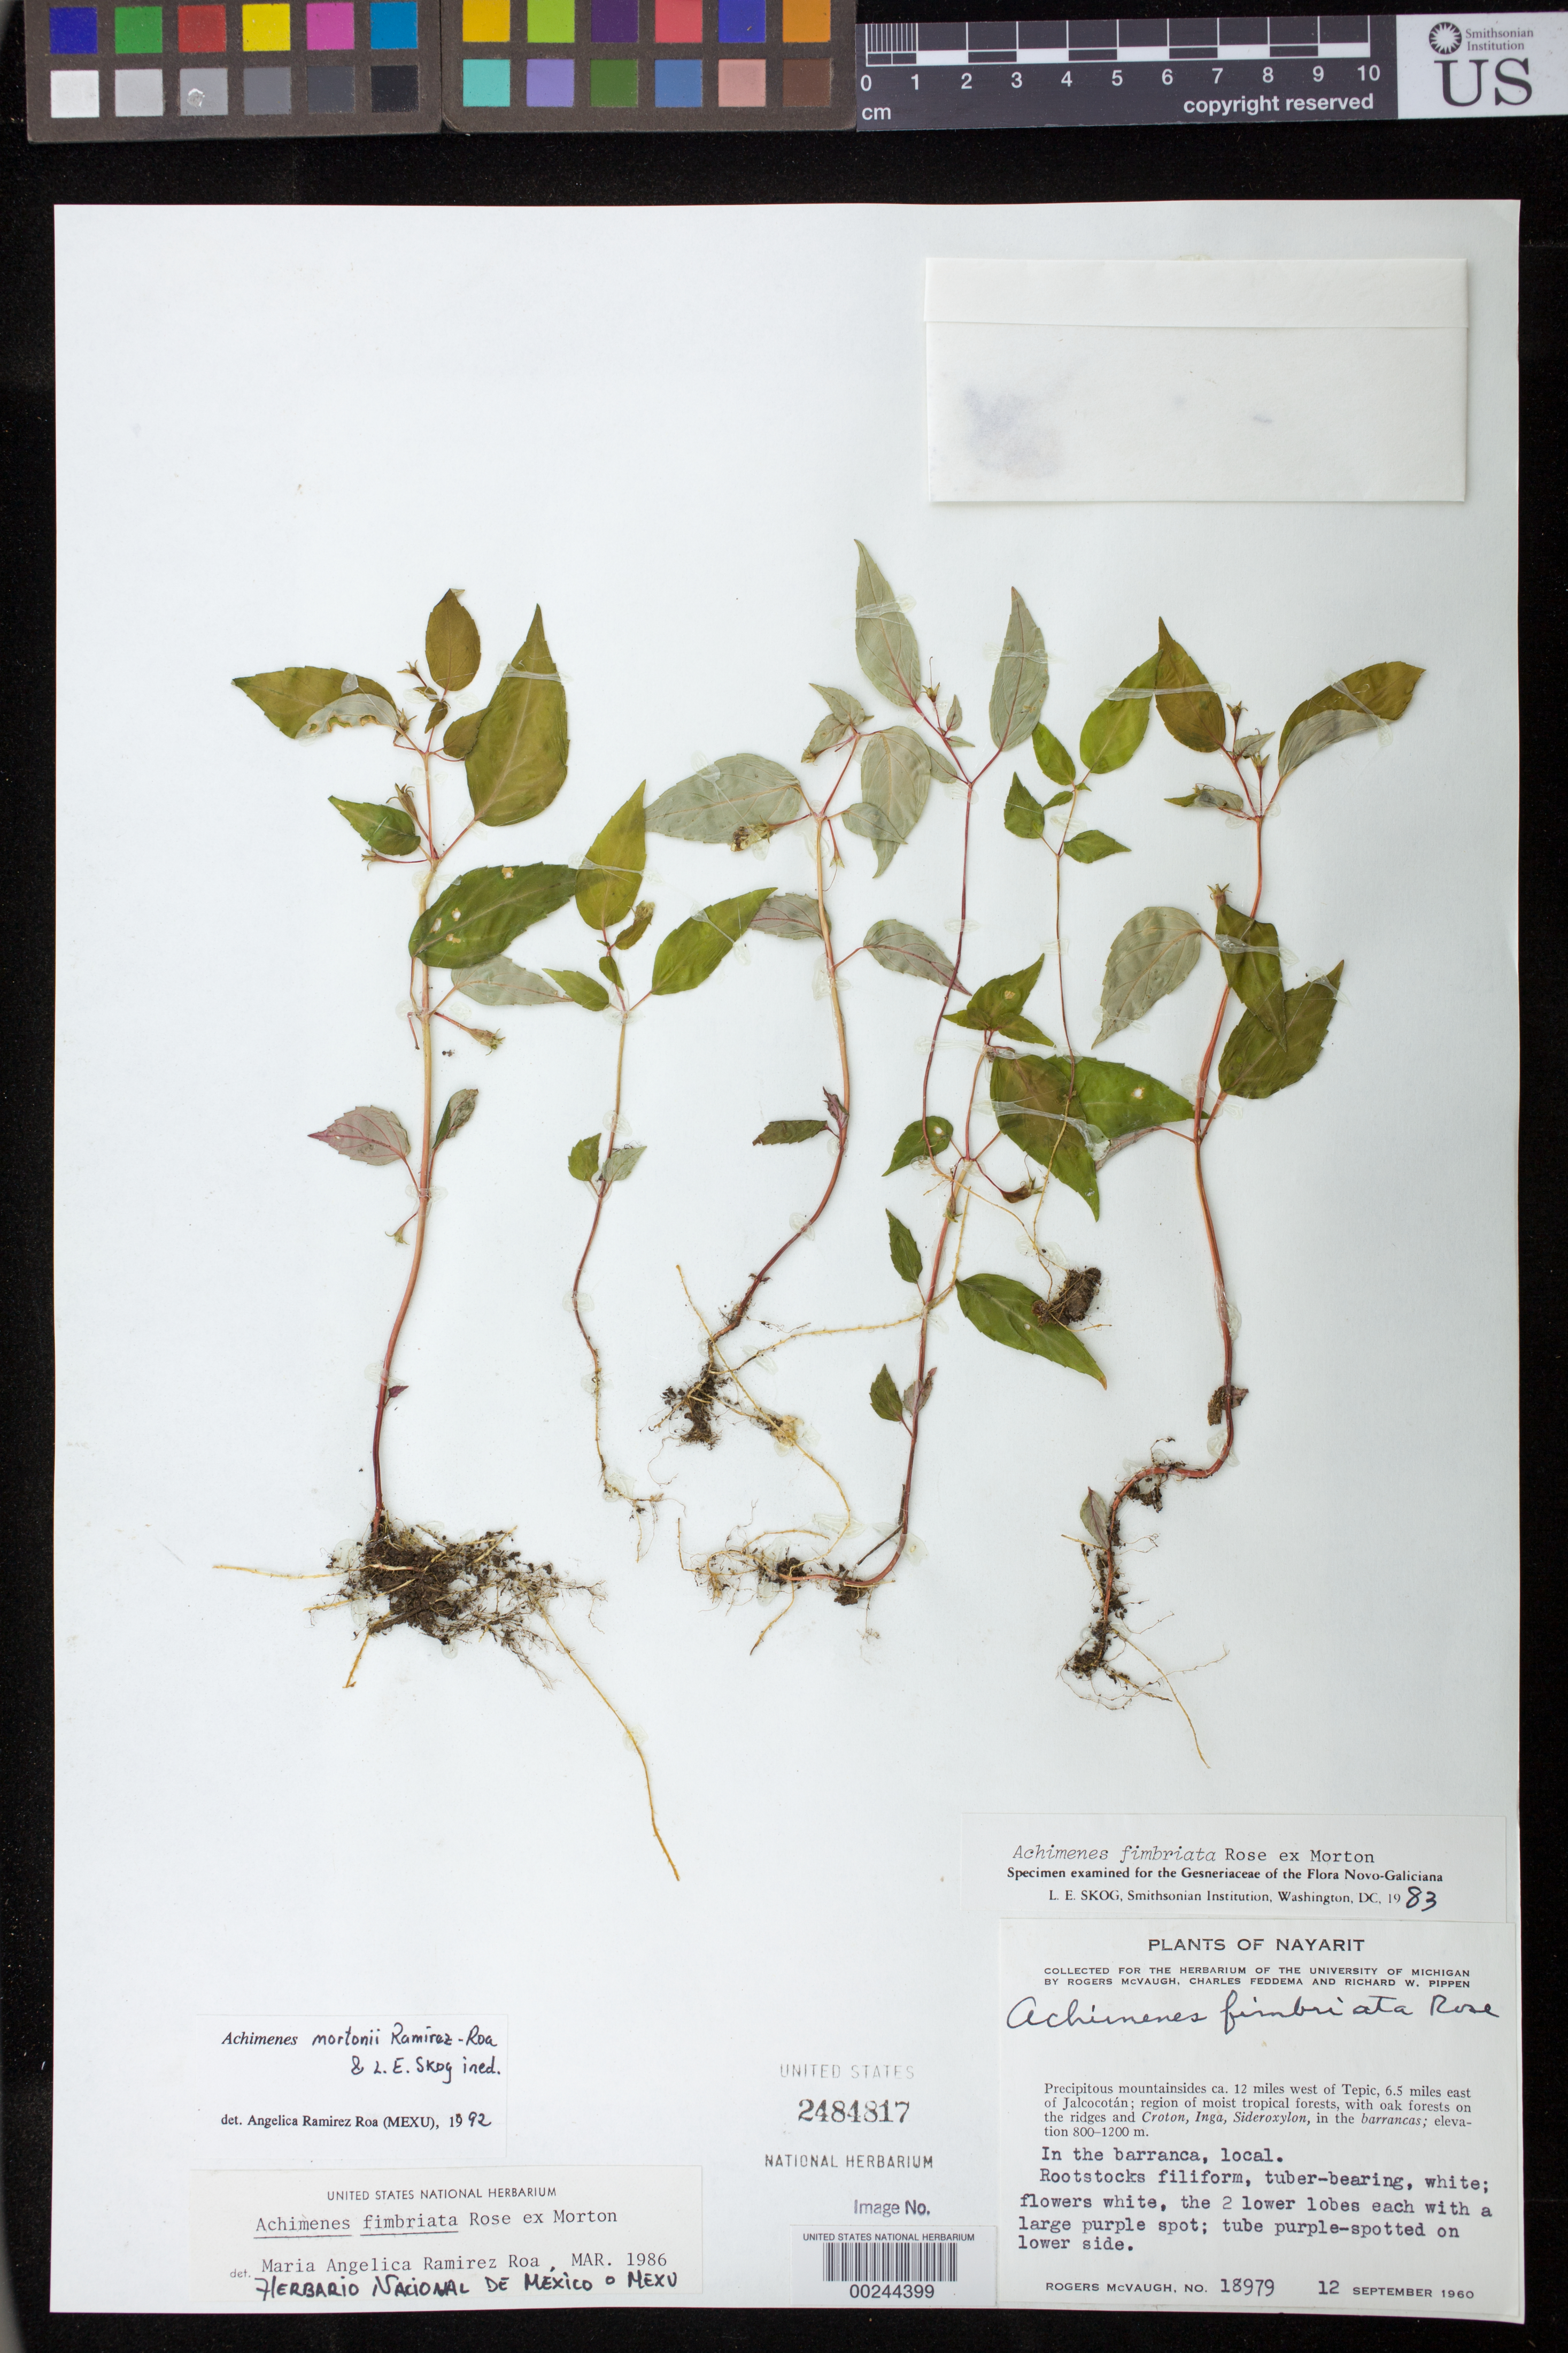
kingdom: Plantae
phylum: Tracheophyta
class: Magnoliopsida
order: Lamiales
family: Gesneriaceae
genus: Achimenes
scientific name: Achimenes fimbriata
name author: Rose ex C.V. Morton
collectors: R. McVaugh, C. Feddema & R. W. Pippen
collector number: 18979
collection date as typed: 12 Sep 1960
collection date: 1960-09-12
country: Mexico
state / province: Nayarit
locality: Ca 12 mi W of Tepic, 6.5 mi E of Jalcocotan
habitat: Precipitous mountainsides; in the barranca, local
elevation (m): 800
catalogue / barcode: US 2484817